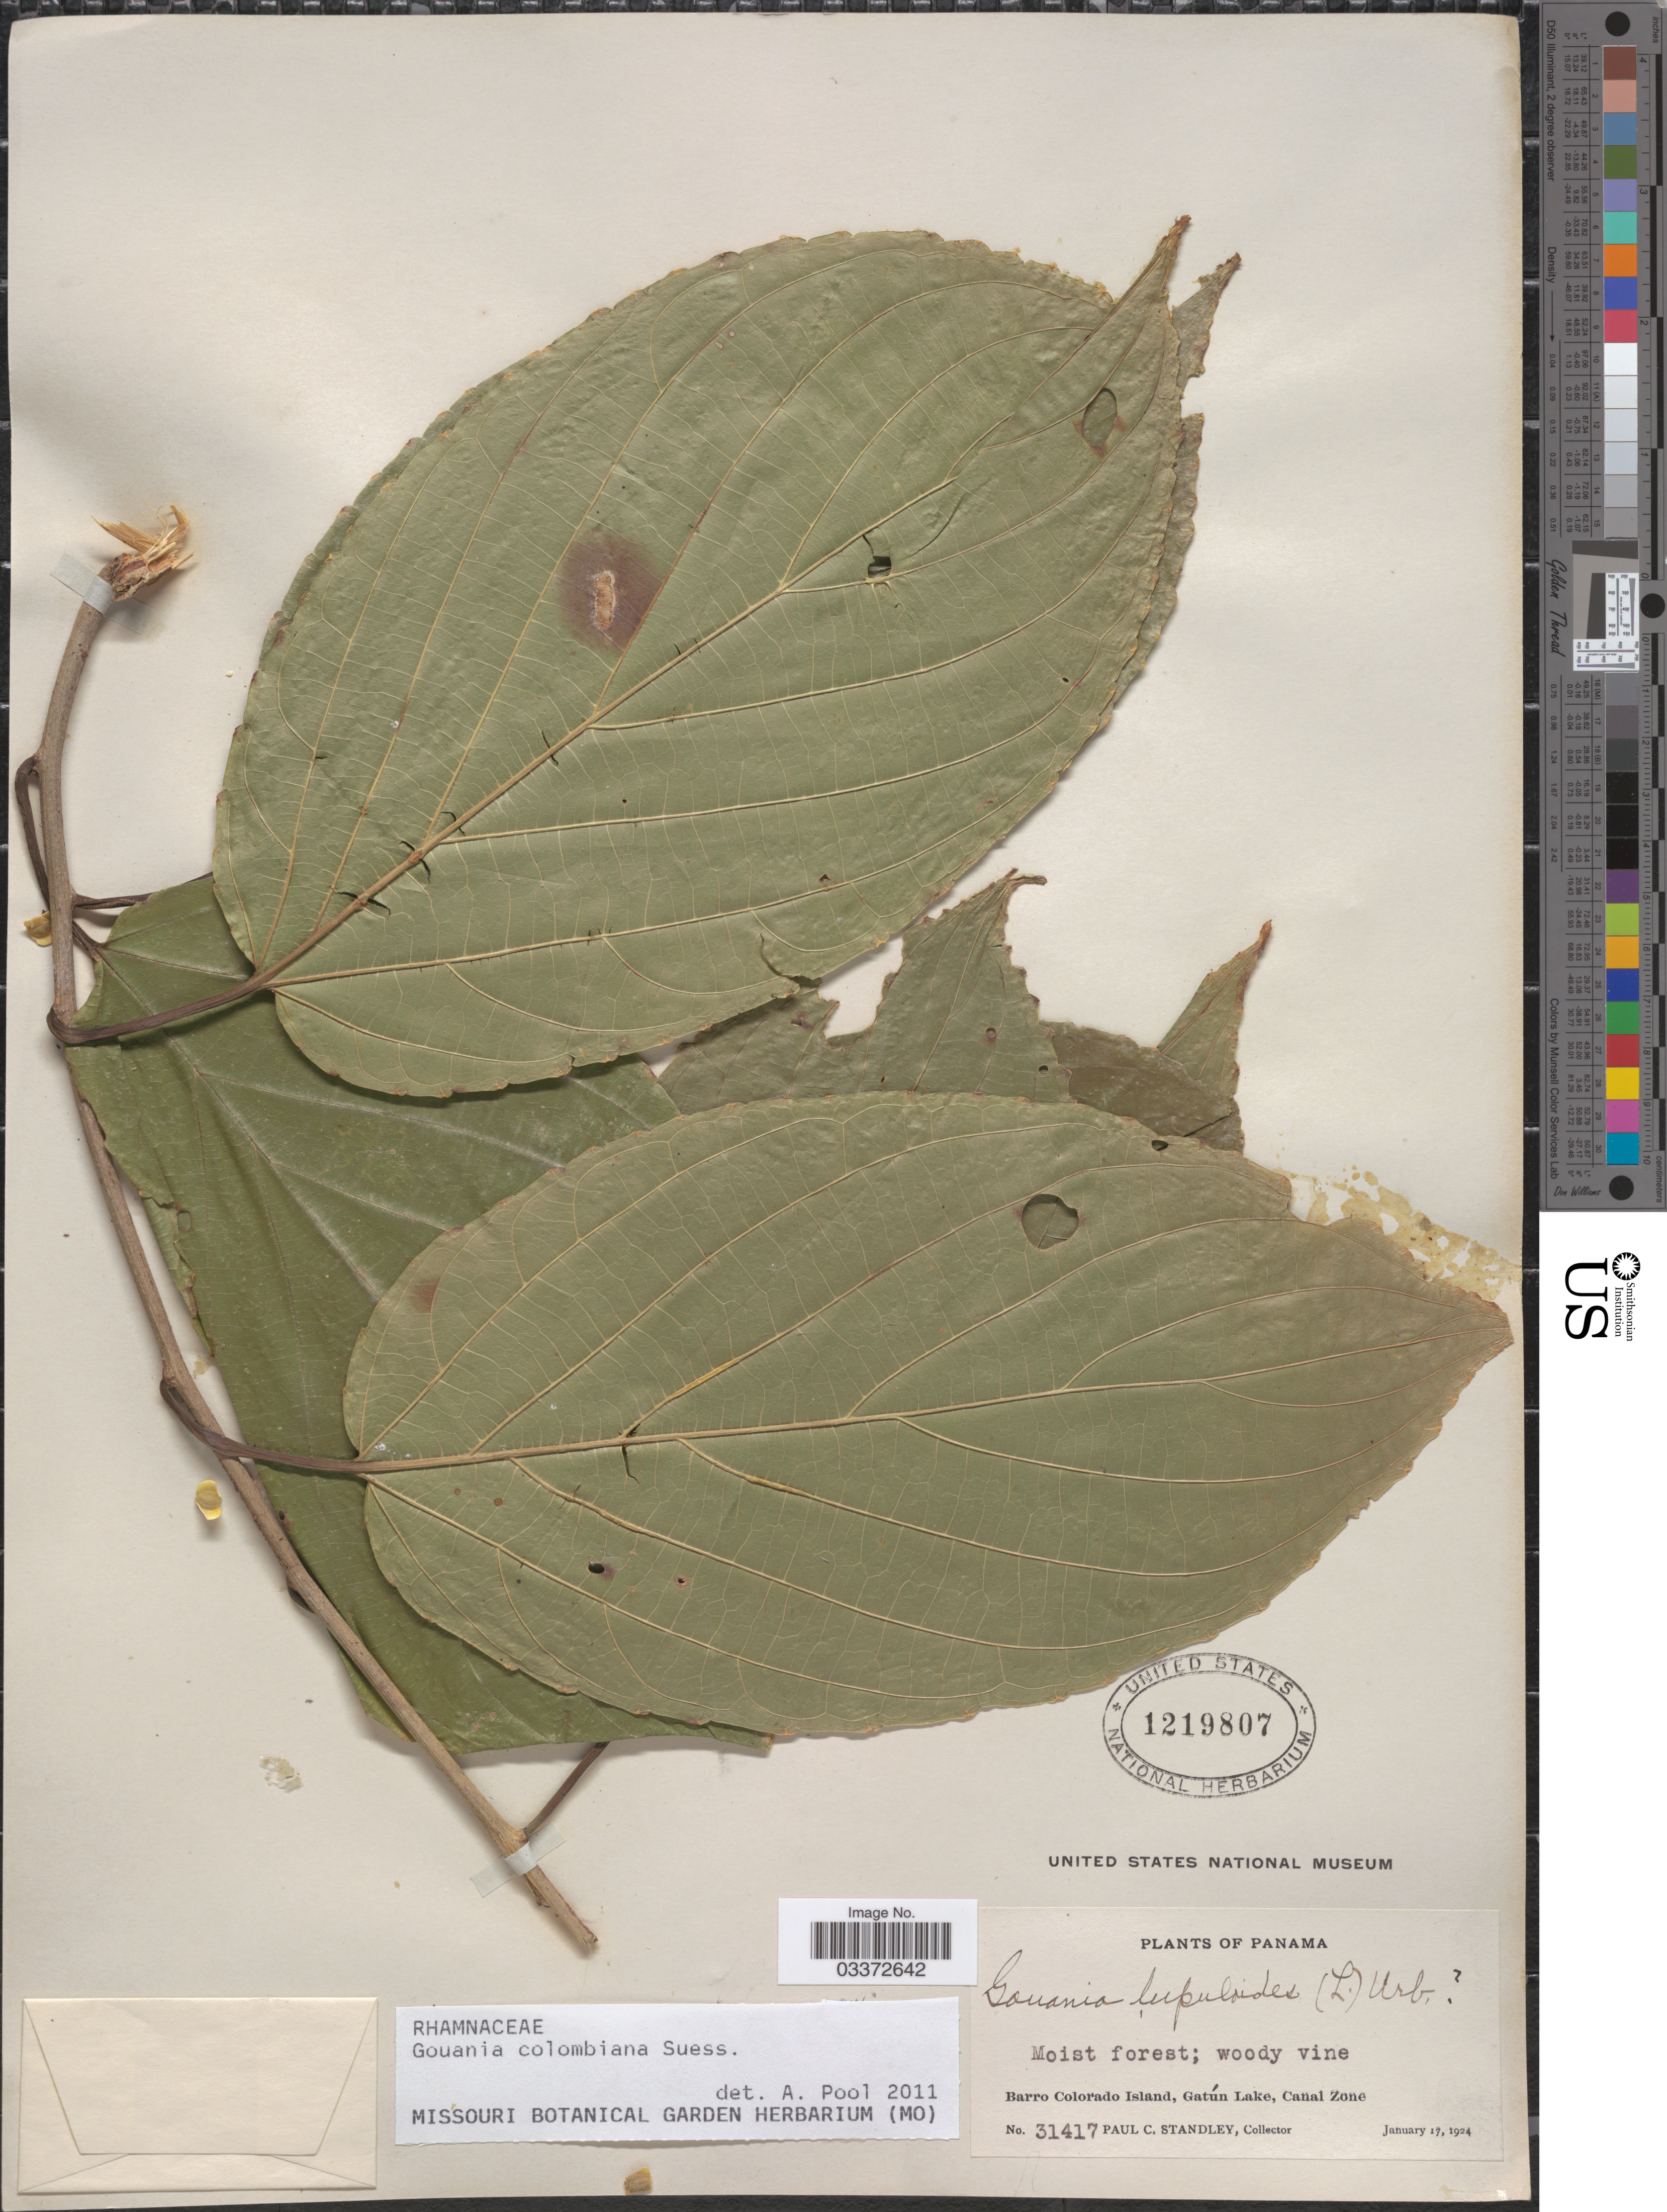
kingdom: Plantae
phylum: Tracheophyta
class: Magnoliopsida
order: Rosales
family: Rhamnaceae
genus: Gouania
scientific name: Gouania colombiana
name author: Suess.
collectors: P. C. Standley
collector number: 31417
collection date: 1924-01-17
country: Panama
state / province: Panamá Oeste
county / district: Canal Zone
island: Barro Colorado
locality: Barro Colorado Island, Gatún Lake, Canal Zone.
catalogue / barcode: US 1219807